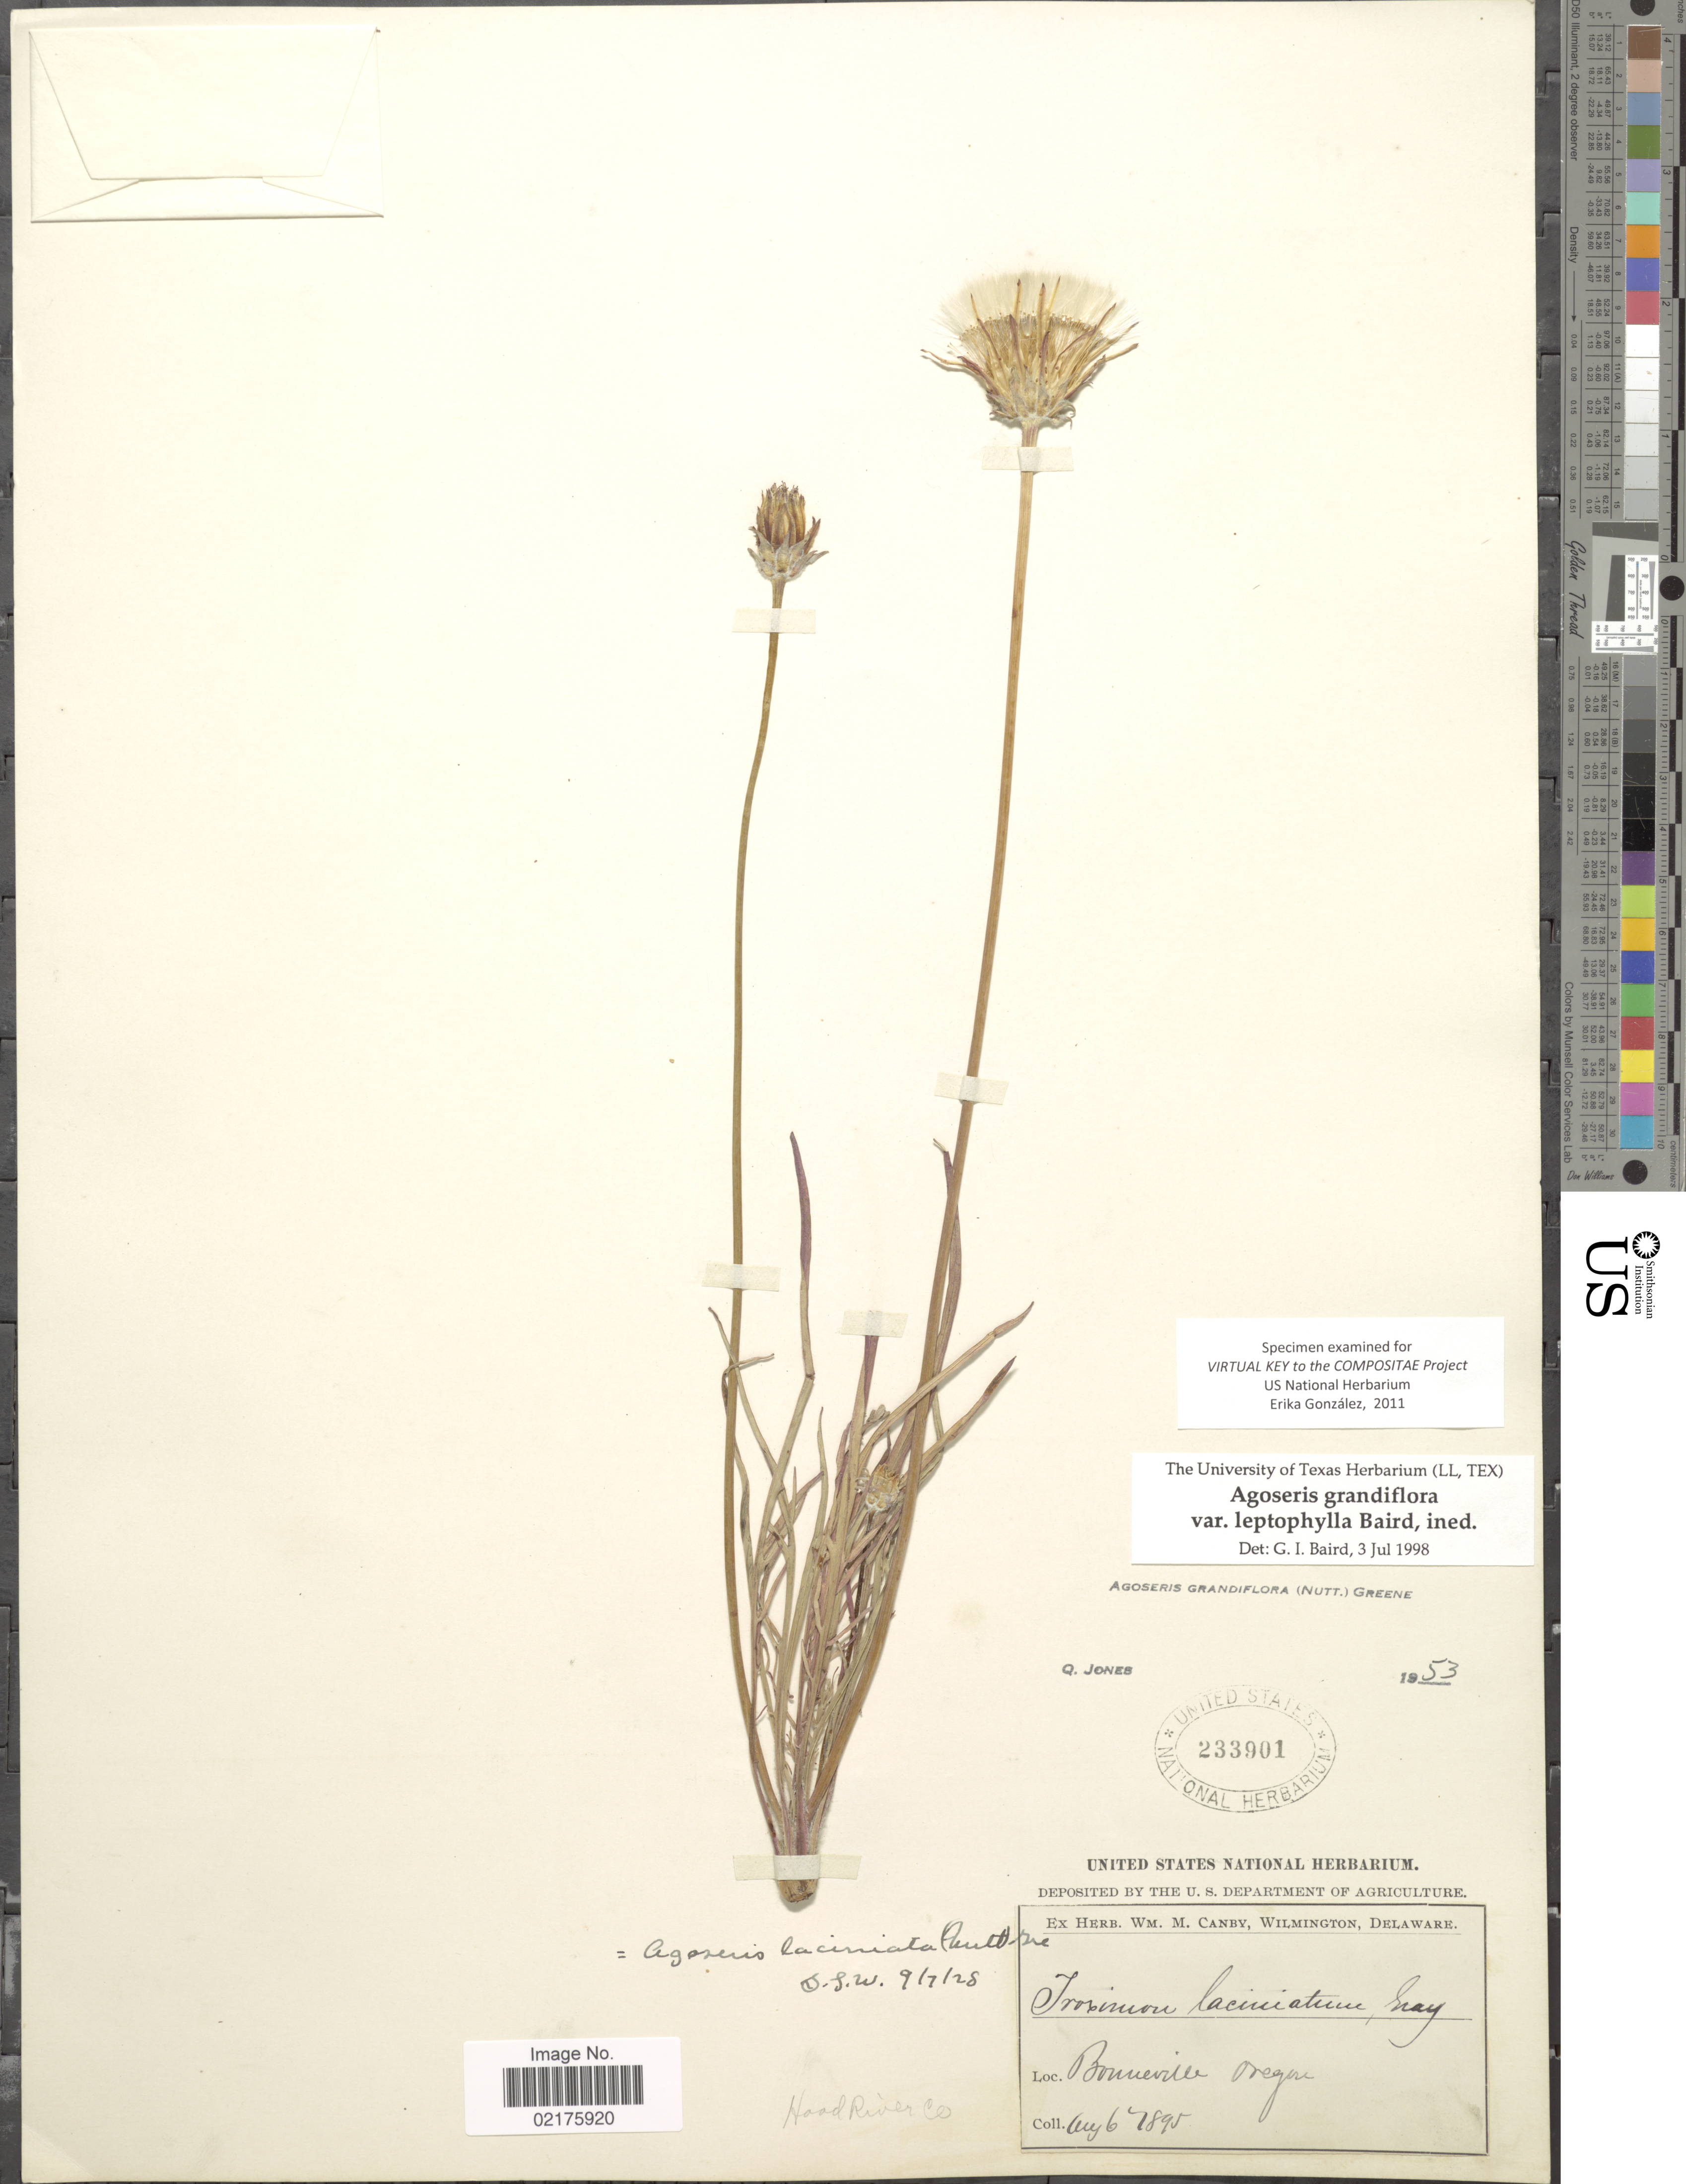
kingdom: Plantae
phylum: Tracheophyta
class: Magnoliopsida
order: Asterales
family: Asteraceae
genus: Agoseris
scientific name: Agoseris grandiflora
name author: (Nutt.) Greene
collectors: ex herb. W.M. Canby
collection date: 1895-08-06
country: United States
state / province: Oregon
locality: Bonneville, Oregon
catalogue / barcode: US 233901